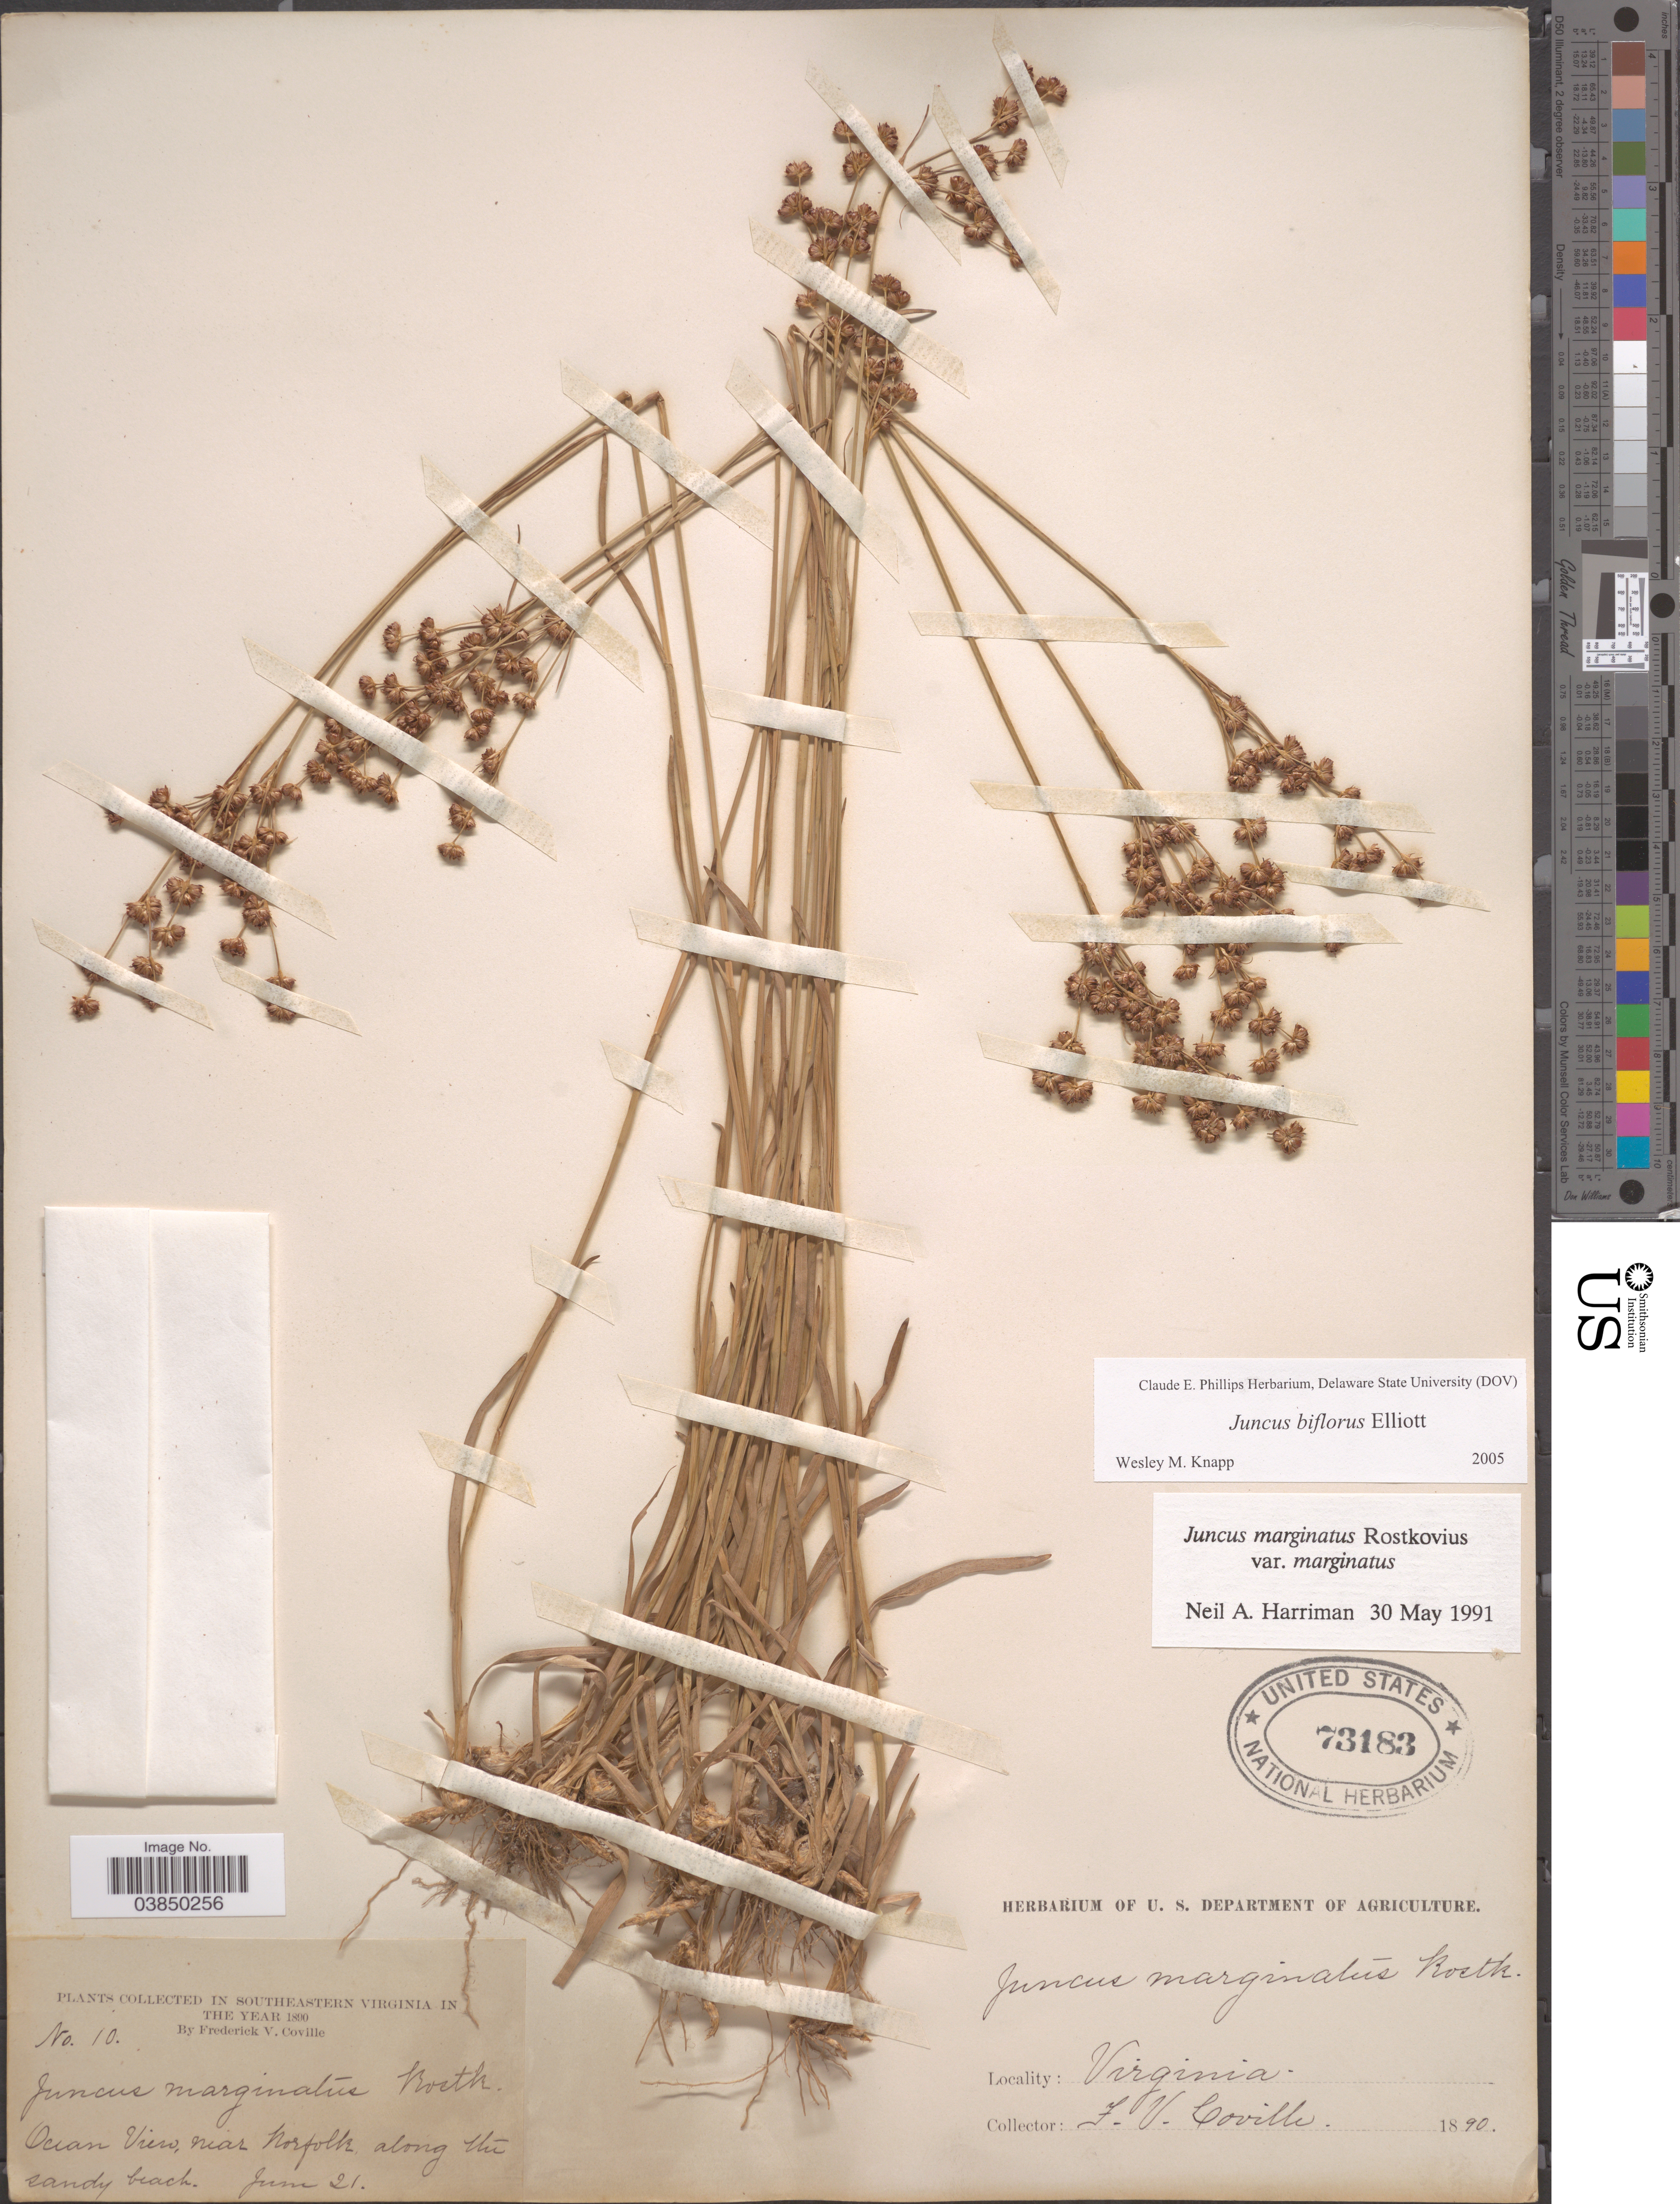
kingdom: Plantae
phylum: Tracheophyta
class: Liliopsida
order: Poales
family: Juncaceae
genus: Juncus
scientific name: Juncus biflorus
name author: Ell.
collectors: F. V. Coville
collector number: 10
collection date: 1890-06-21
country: United States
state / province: Virginia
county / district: City of Norfolk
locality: Southeastern Virginia. Ocean Viero, near Norfolk along the sandy beach.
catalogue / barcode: US 73183